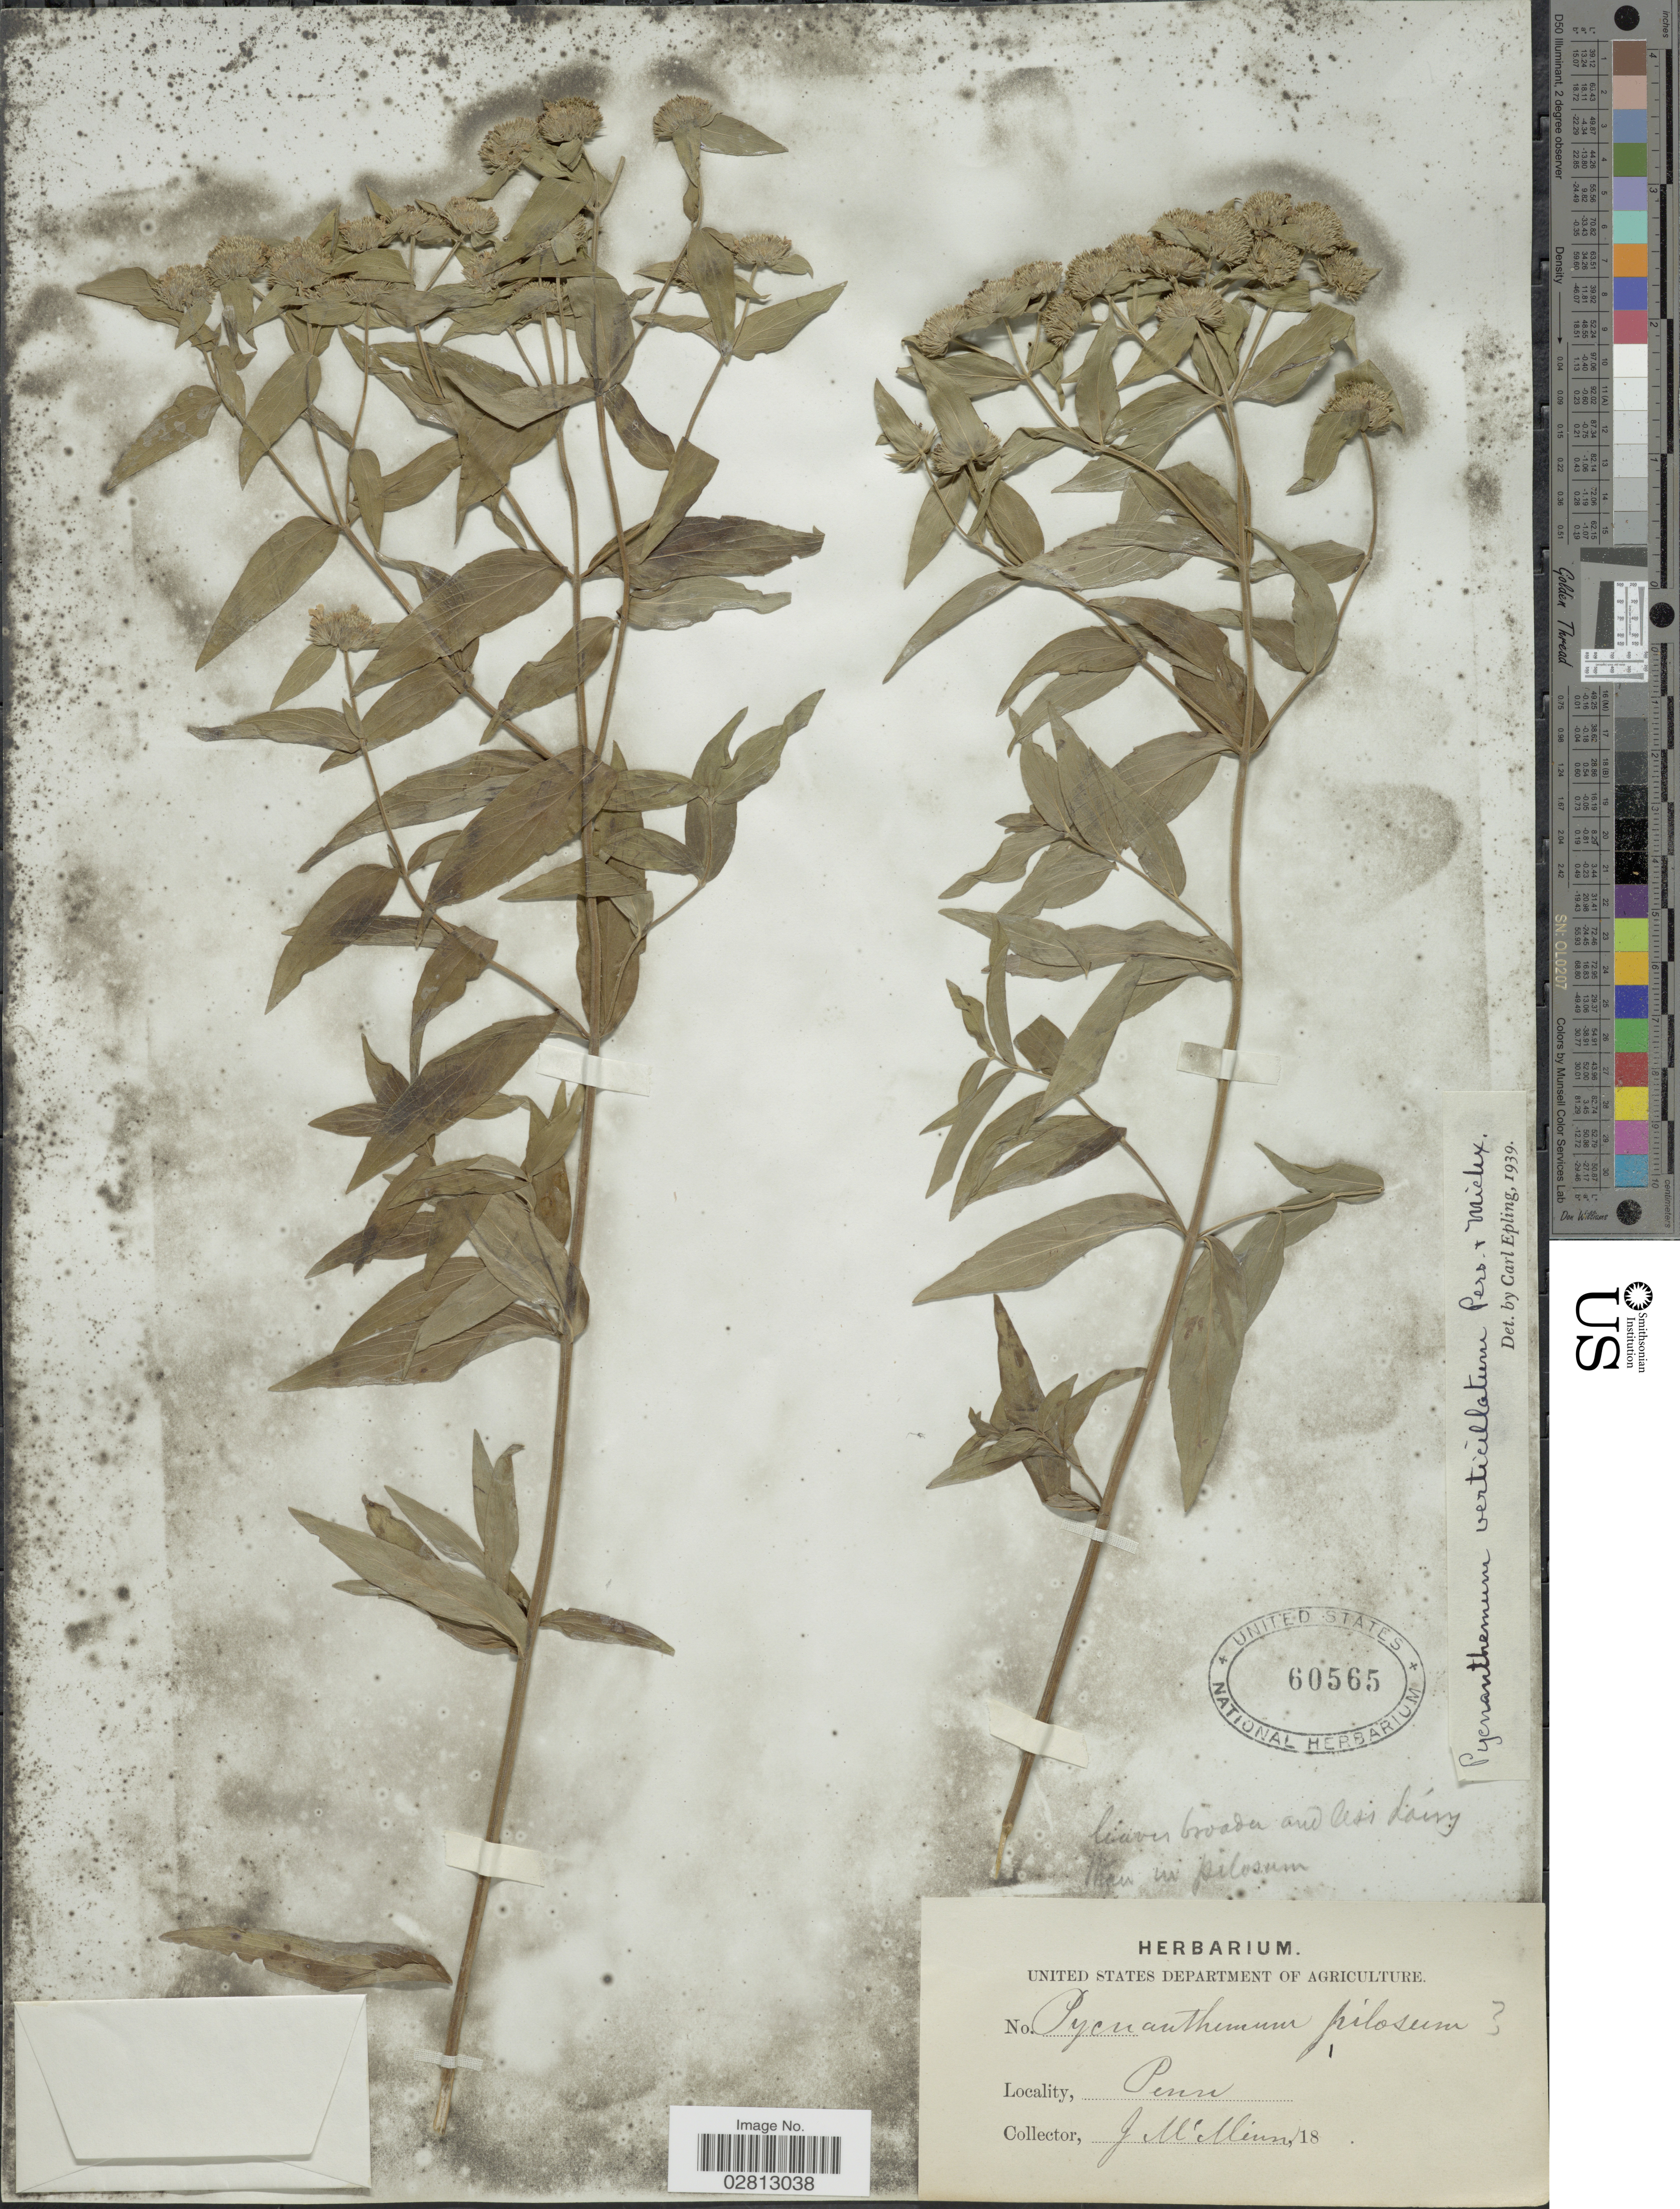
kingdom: Plantae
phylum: Tracheophyta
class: Magnoliopsida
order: Lamiales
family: Lamiaceae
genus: Pycnanthemum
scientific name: Pycnanthemum verticillatum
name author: (Michx.) Pers.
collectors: J. McMinn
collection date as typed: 18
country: United States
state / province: Pennsylvania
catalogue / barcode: US 60565